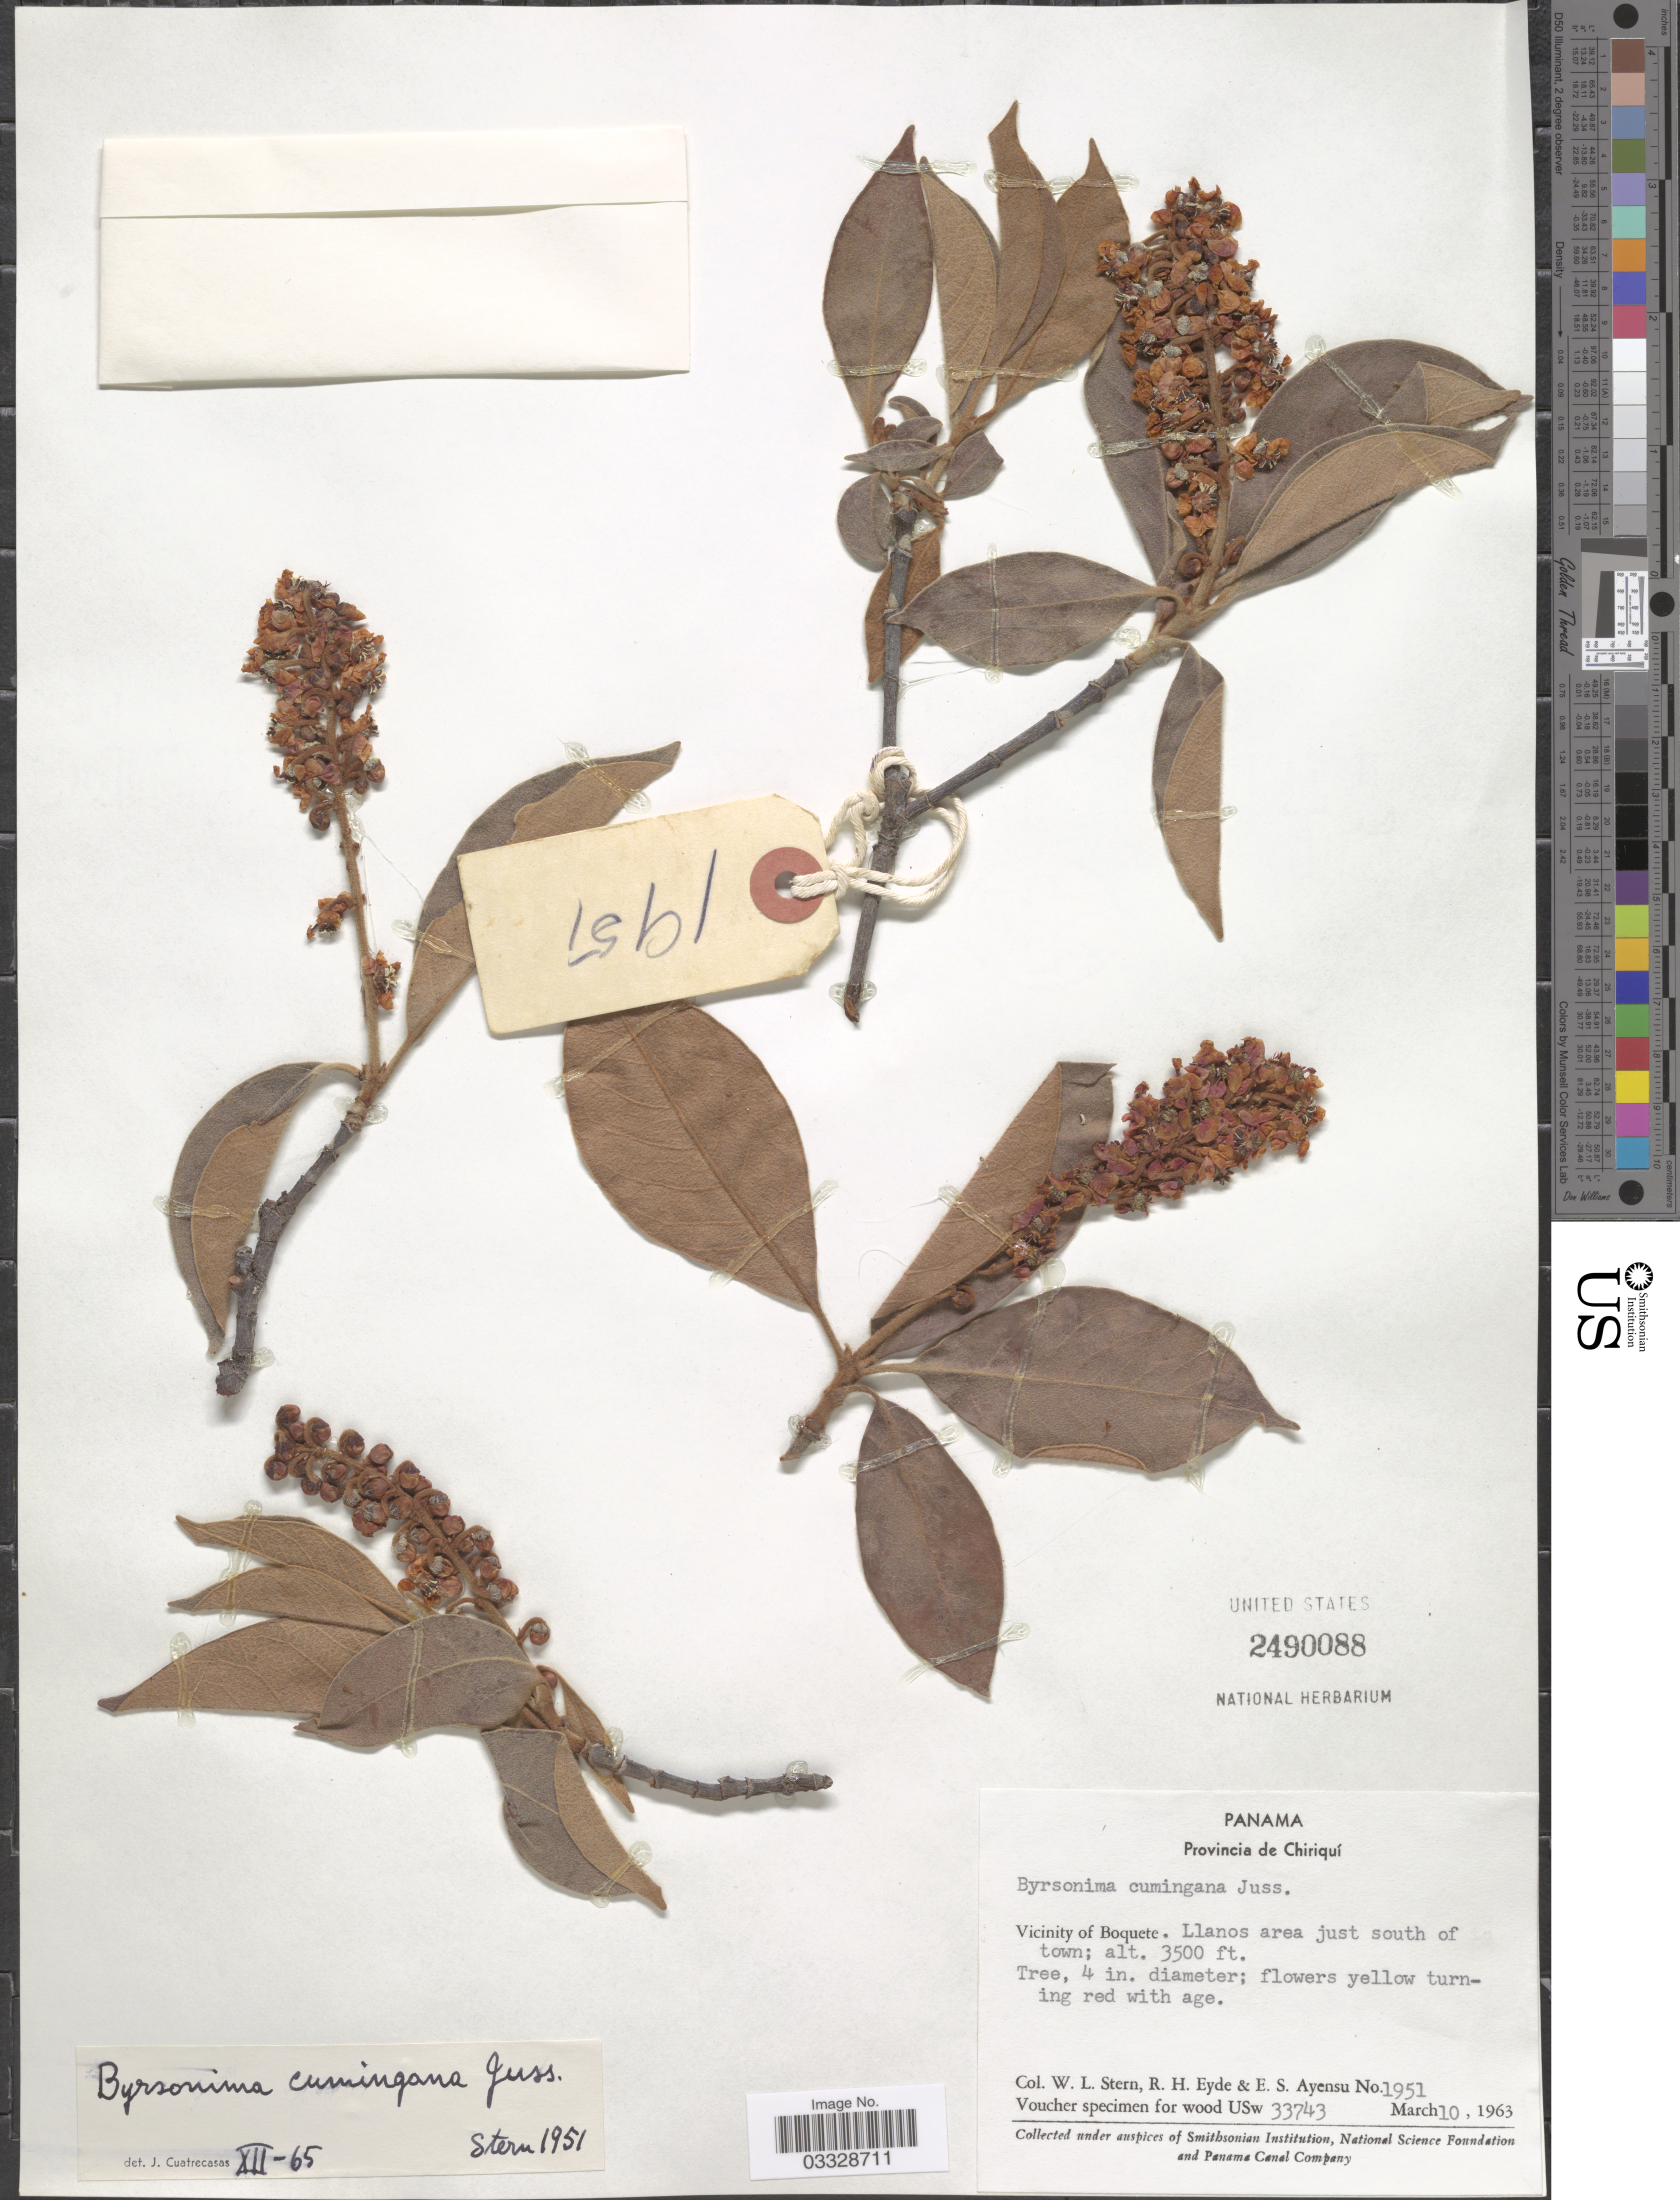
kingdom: Plantae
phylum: Tracheophyta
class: Magnoliopsida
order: Malpighiales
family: Malpighiaceae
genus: Byrsonima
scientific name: Byrsonima crassifolia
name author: (L.) Kunth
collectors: W. L. Stern, R. H. Eyde & E. S. Ayensu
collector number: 1951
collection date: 1963-03-10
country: Panama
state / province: Chiriqui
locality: Vicinity of Boquete. Llanos area just south of town.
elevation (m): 1067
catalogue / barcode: US 2490088